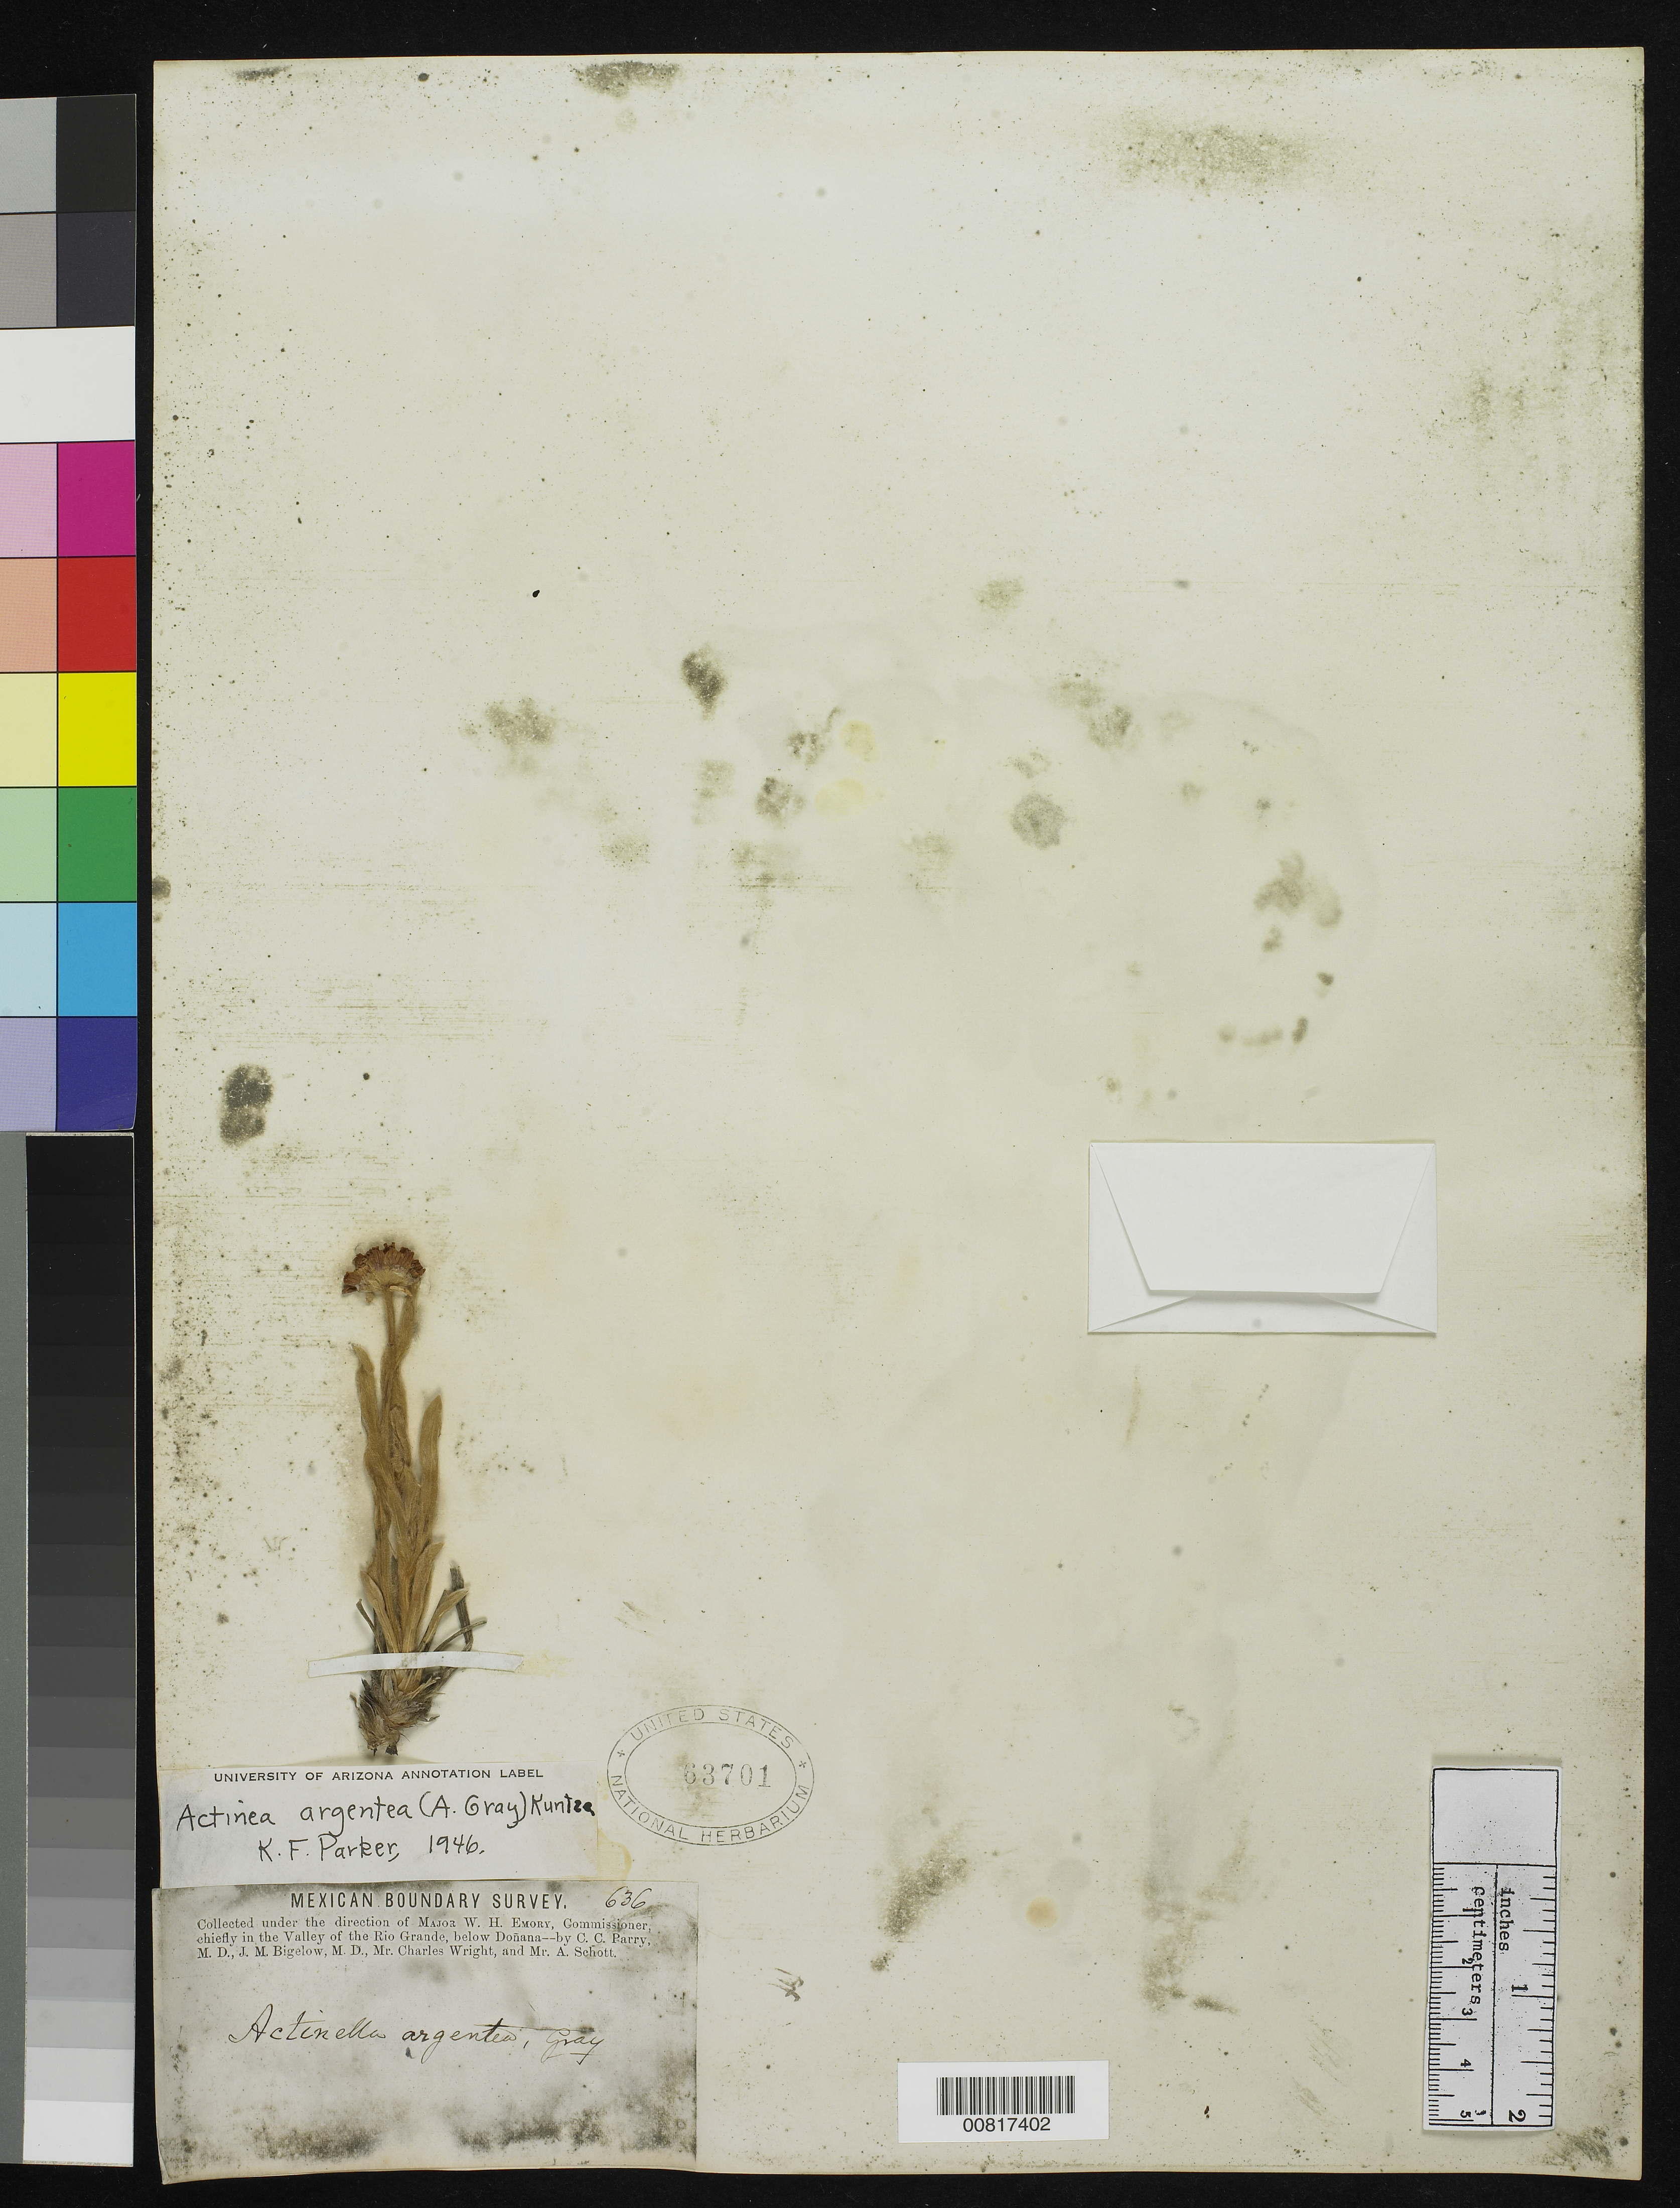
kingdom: Plantae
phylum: Tracheophyta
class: Magnoliopsida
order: Asterales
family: Asteraceae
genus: Actinea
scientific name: Actinea argentea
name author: (A. Gray) Kuntze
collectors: C. C. Parry, J. M. Bigelow, C. Wright & A. C. V. Schott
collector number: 636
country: United States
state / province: New Mexico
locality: Valley of the Rio Grande, below Doñana, New Mexico.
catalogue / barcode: US 63701